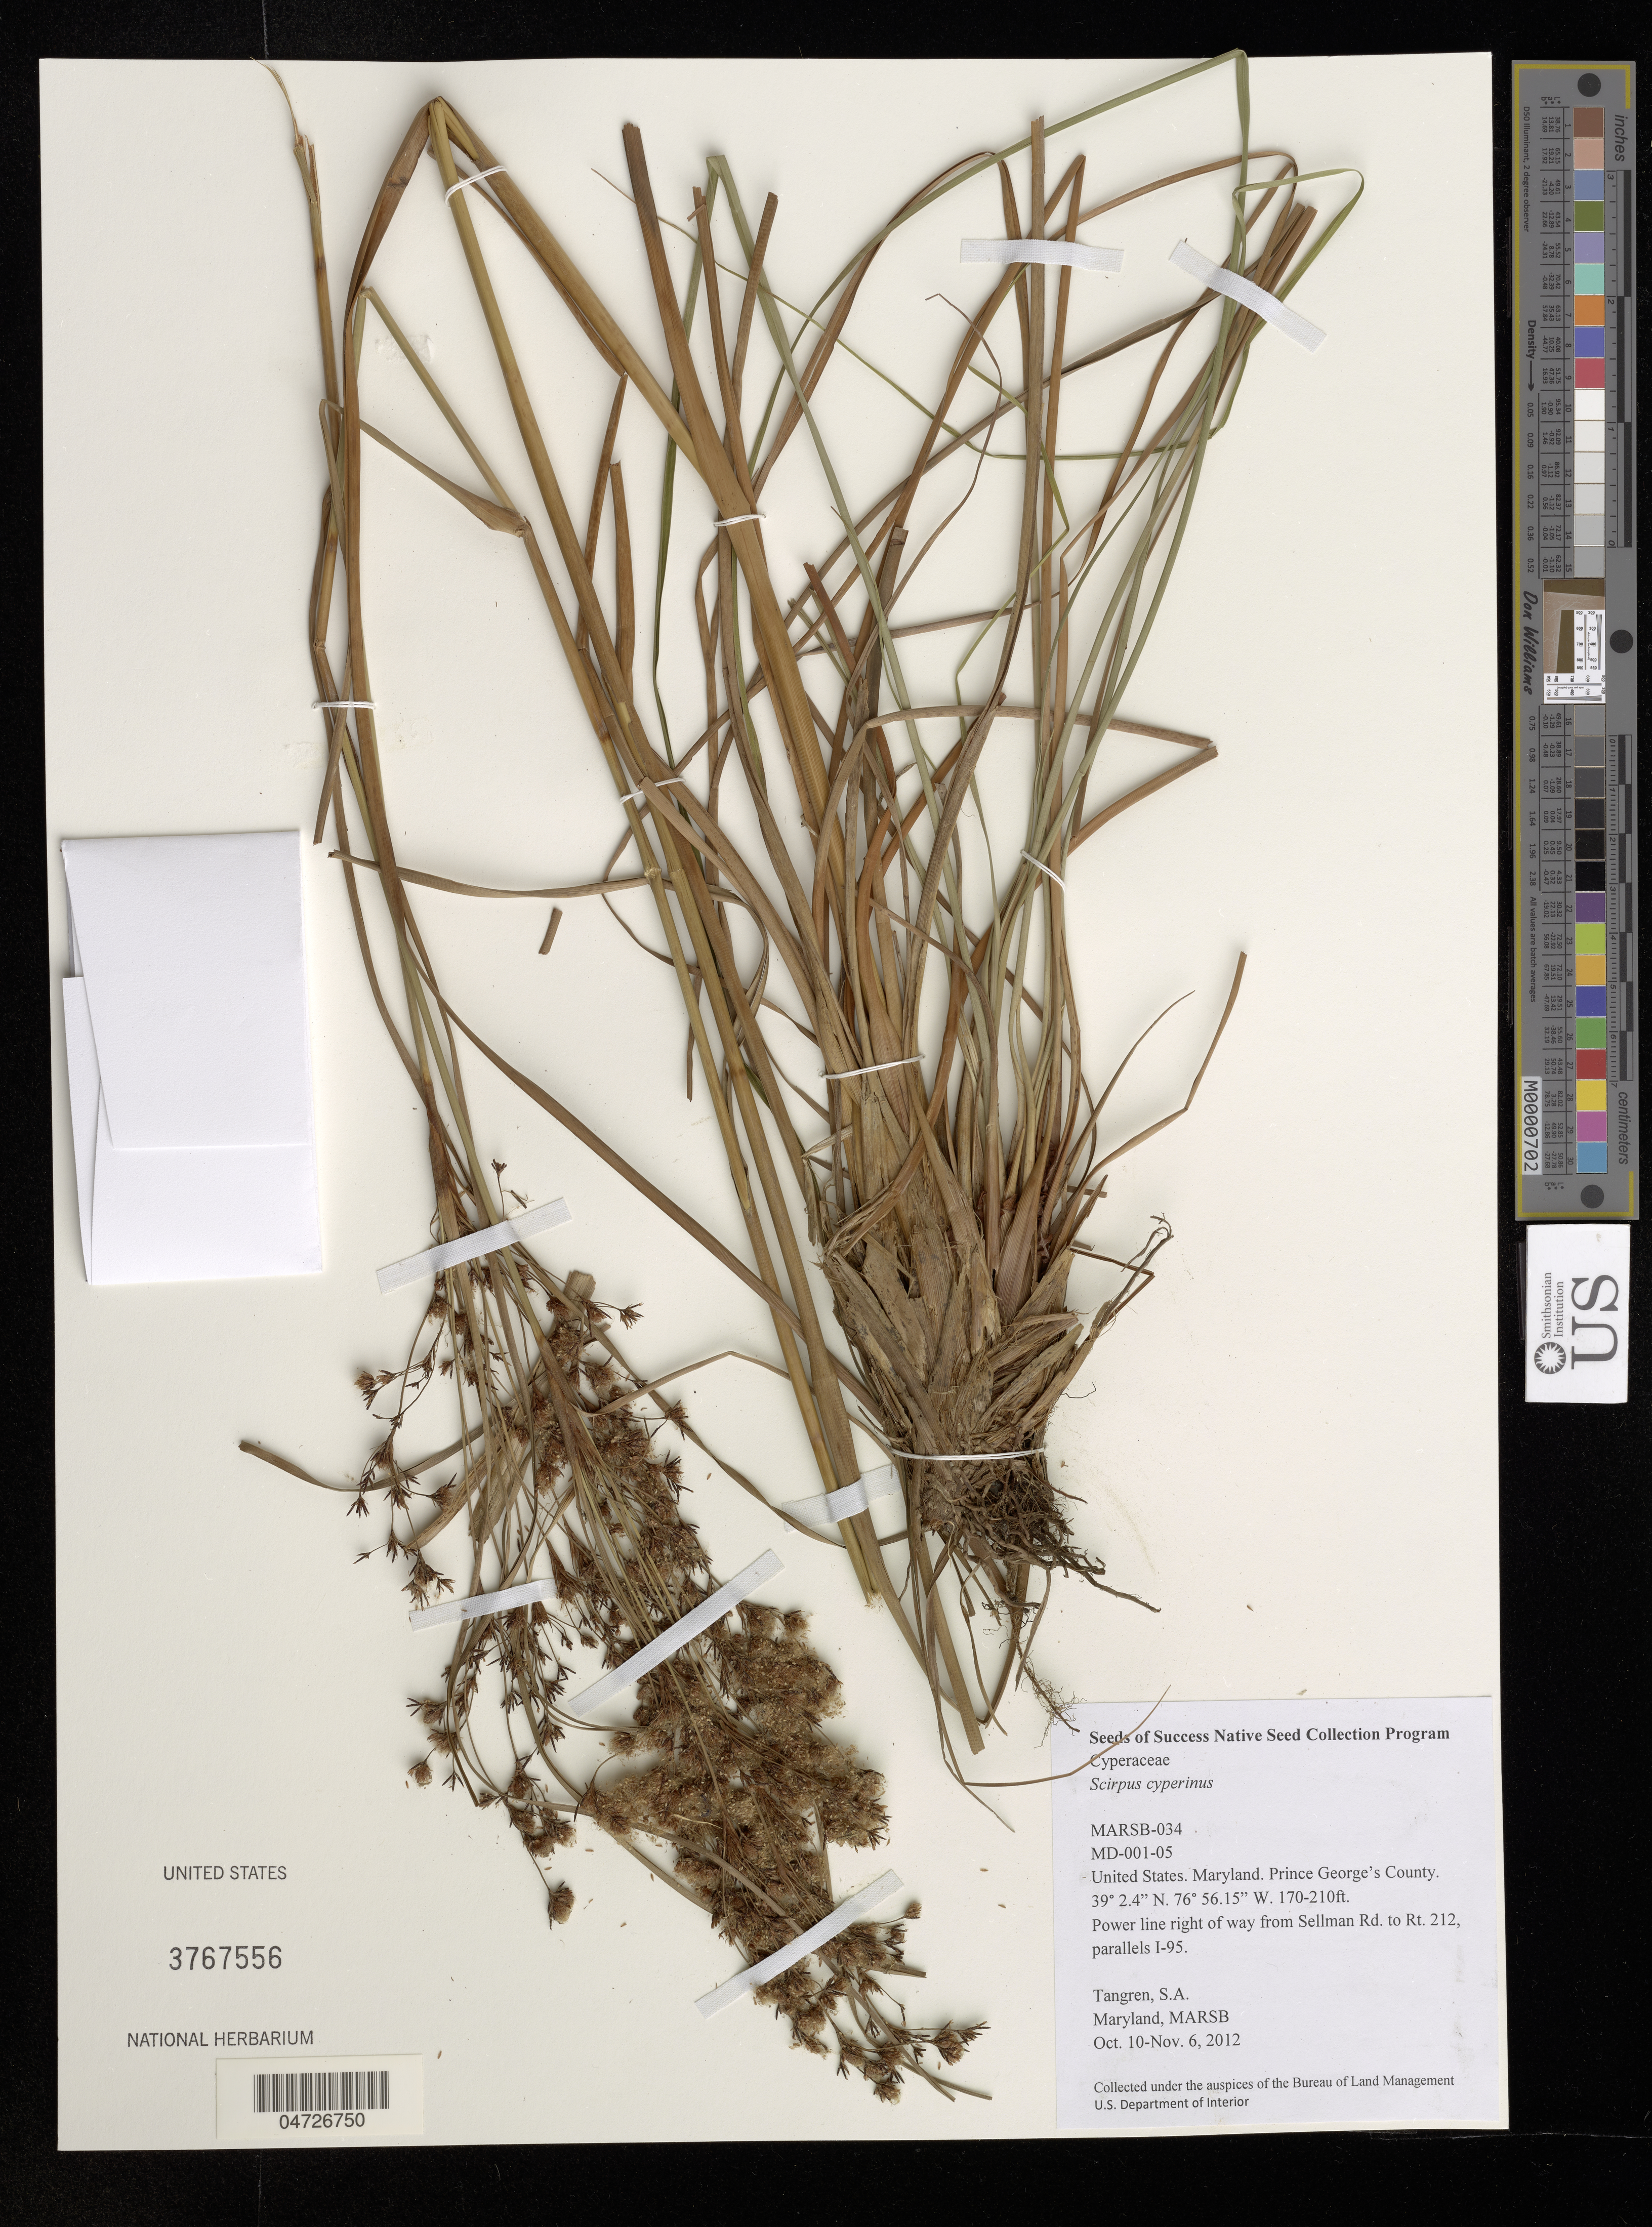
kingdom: Plantae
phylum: Tracheophyta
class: Liliopsida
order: Poales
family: Cyperaceae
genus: Scirpus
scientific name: Scirpus cyperinus (L.) Kunth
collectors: S. Tangren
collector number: MD-001-05?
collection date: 2012-10-10/2012-11-06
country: United States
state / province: Maryland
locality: Prince George's County. Power line right of way from Sellman Rd. to Rt. 212, parallels I-95.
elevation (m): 52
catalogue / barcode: US 3767556